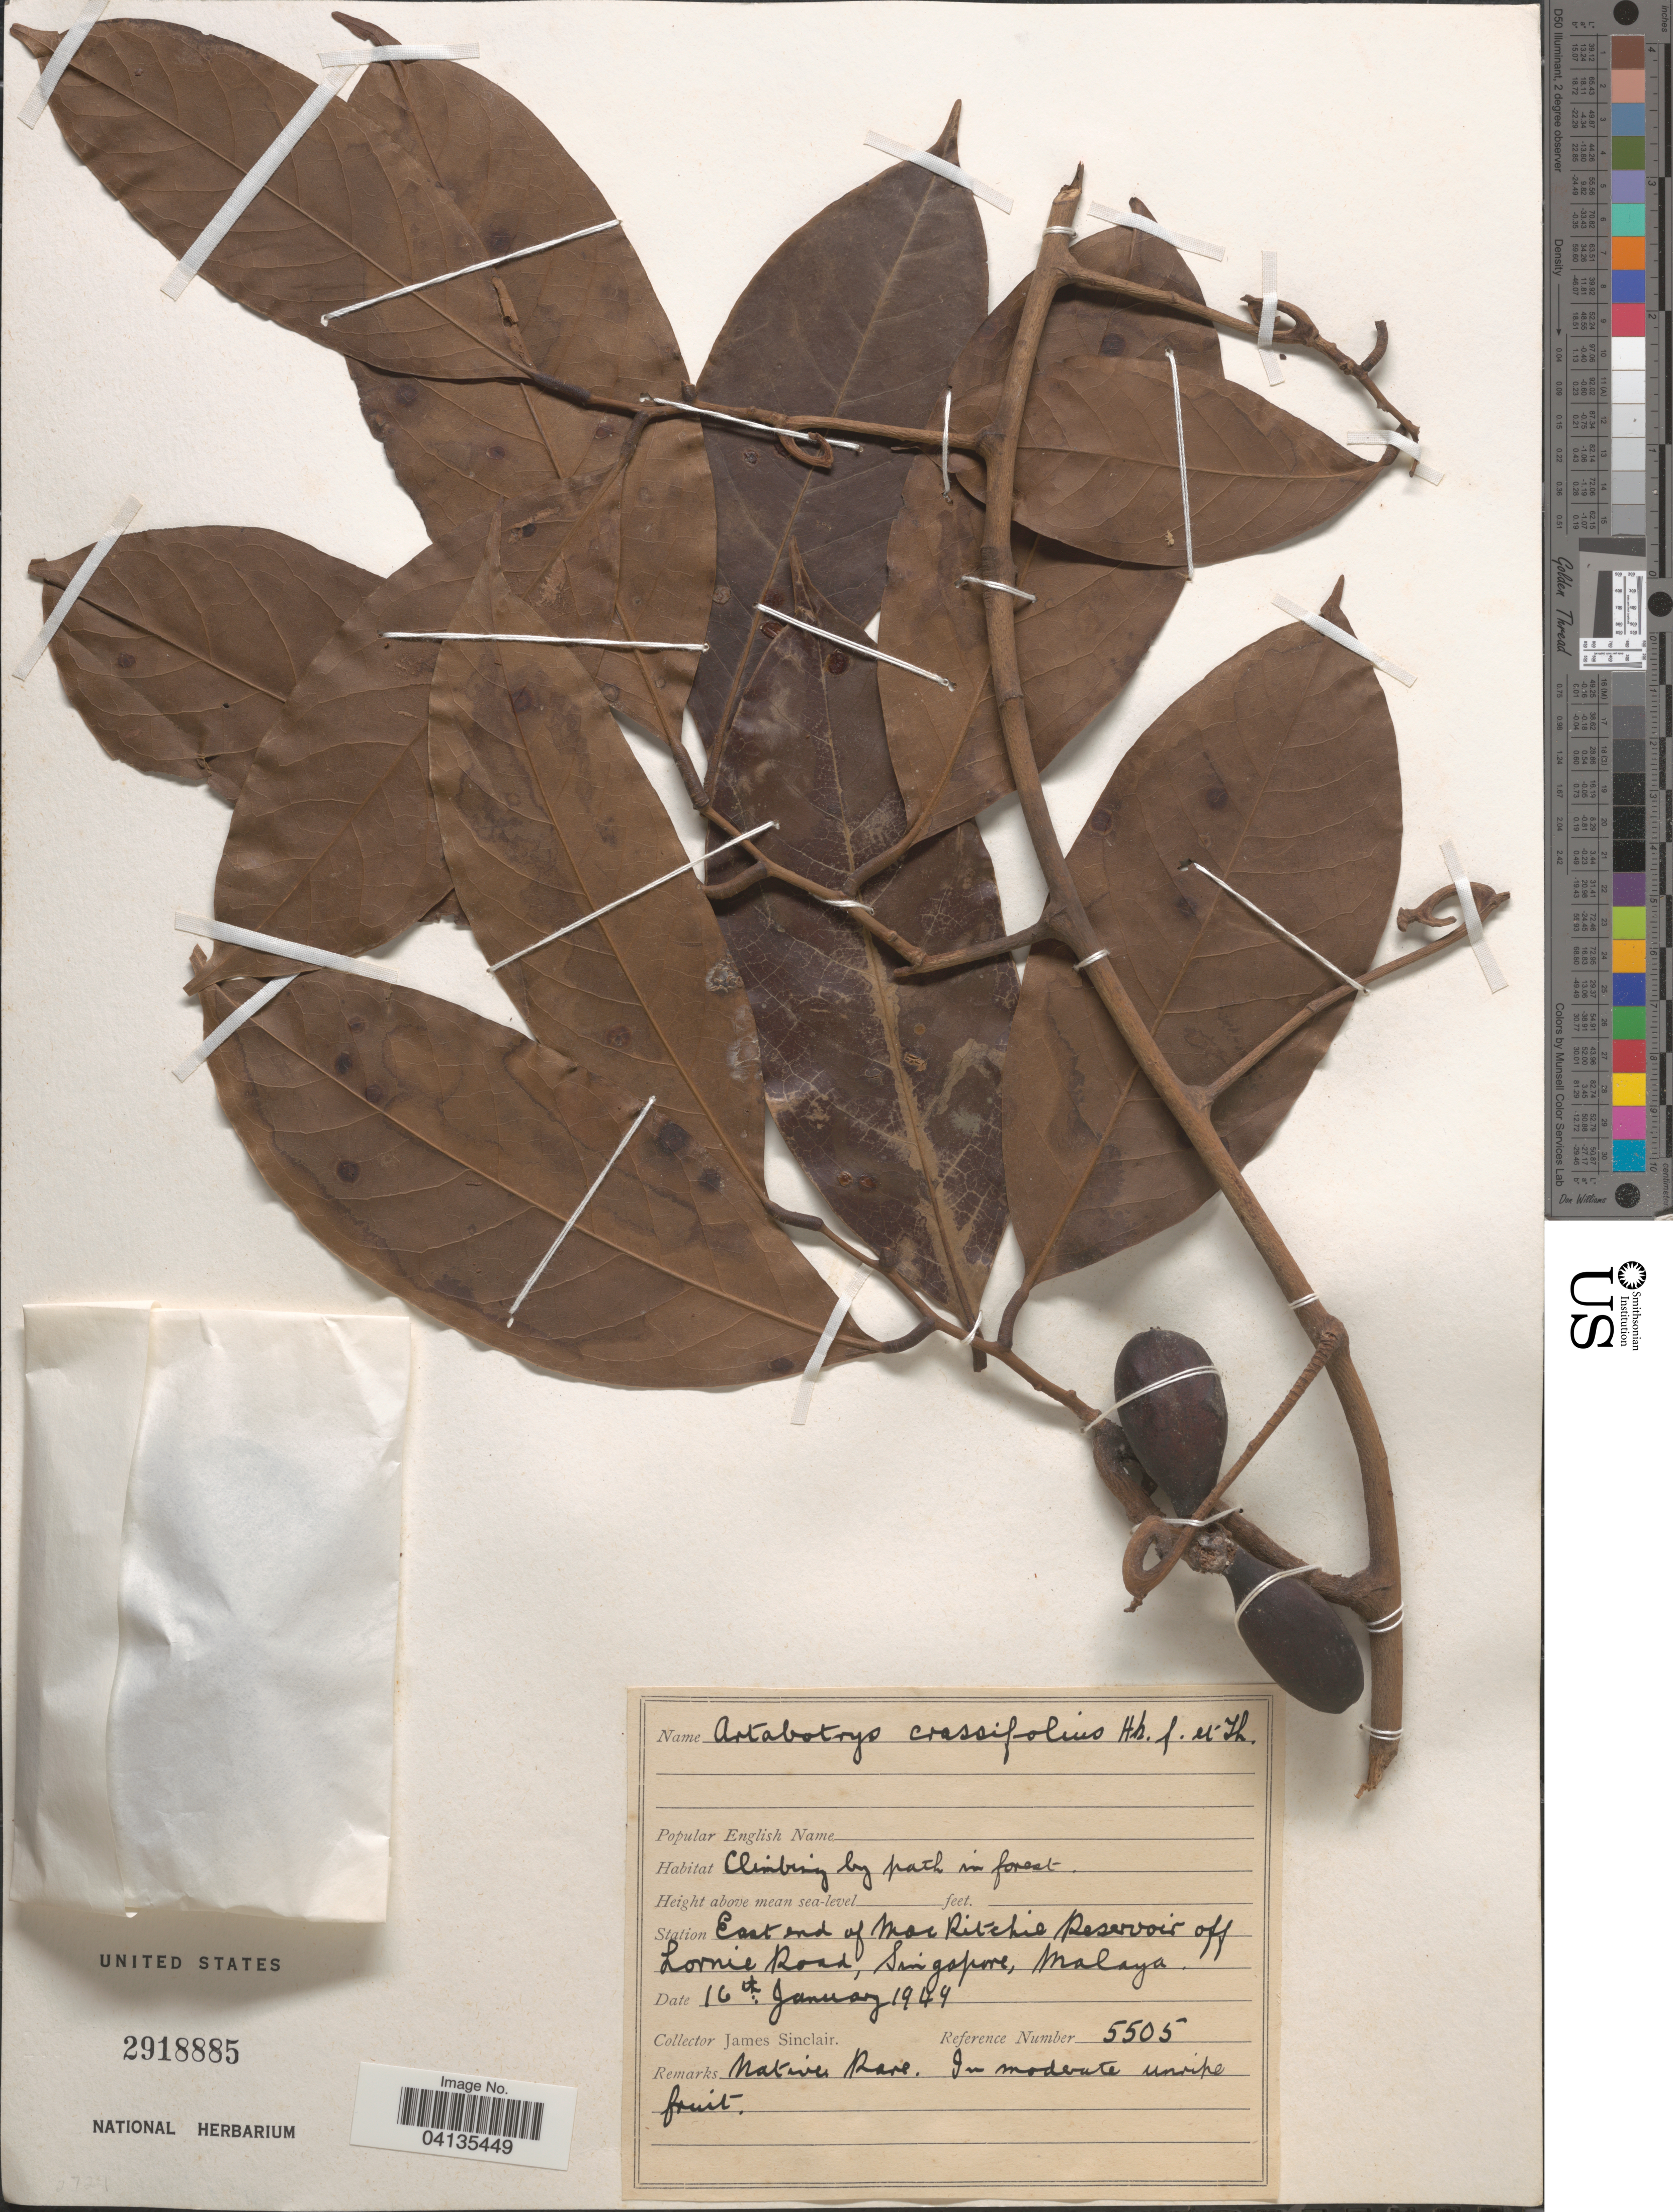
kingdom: Plantae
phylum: Tracheophyta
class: Magnoliopsida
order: Magnoliales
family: Annonaceae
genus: Artabotrys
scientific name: Artabotrys crassifolius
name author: Hook. f. & Thomson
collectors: J. Sinclair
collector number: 5505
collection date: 1949-01-16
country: Singapore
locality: Station East end of Moi Ritchie Reservoir off Lornie Road, Malaya.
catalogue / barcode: US 2918885